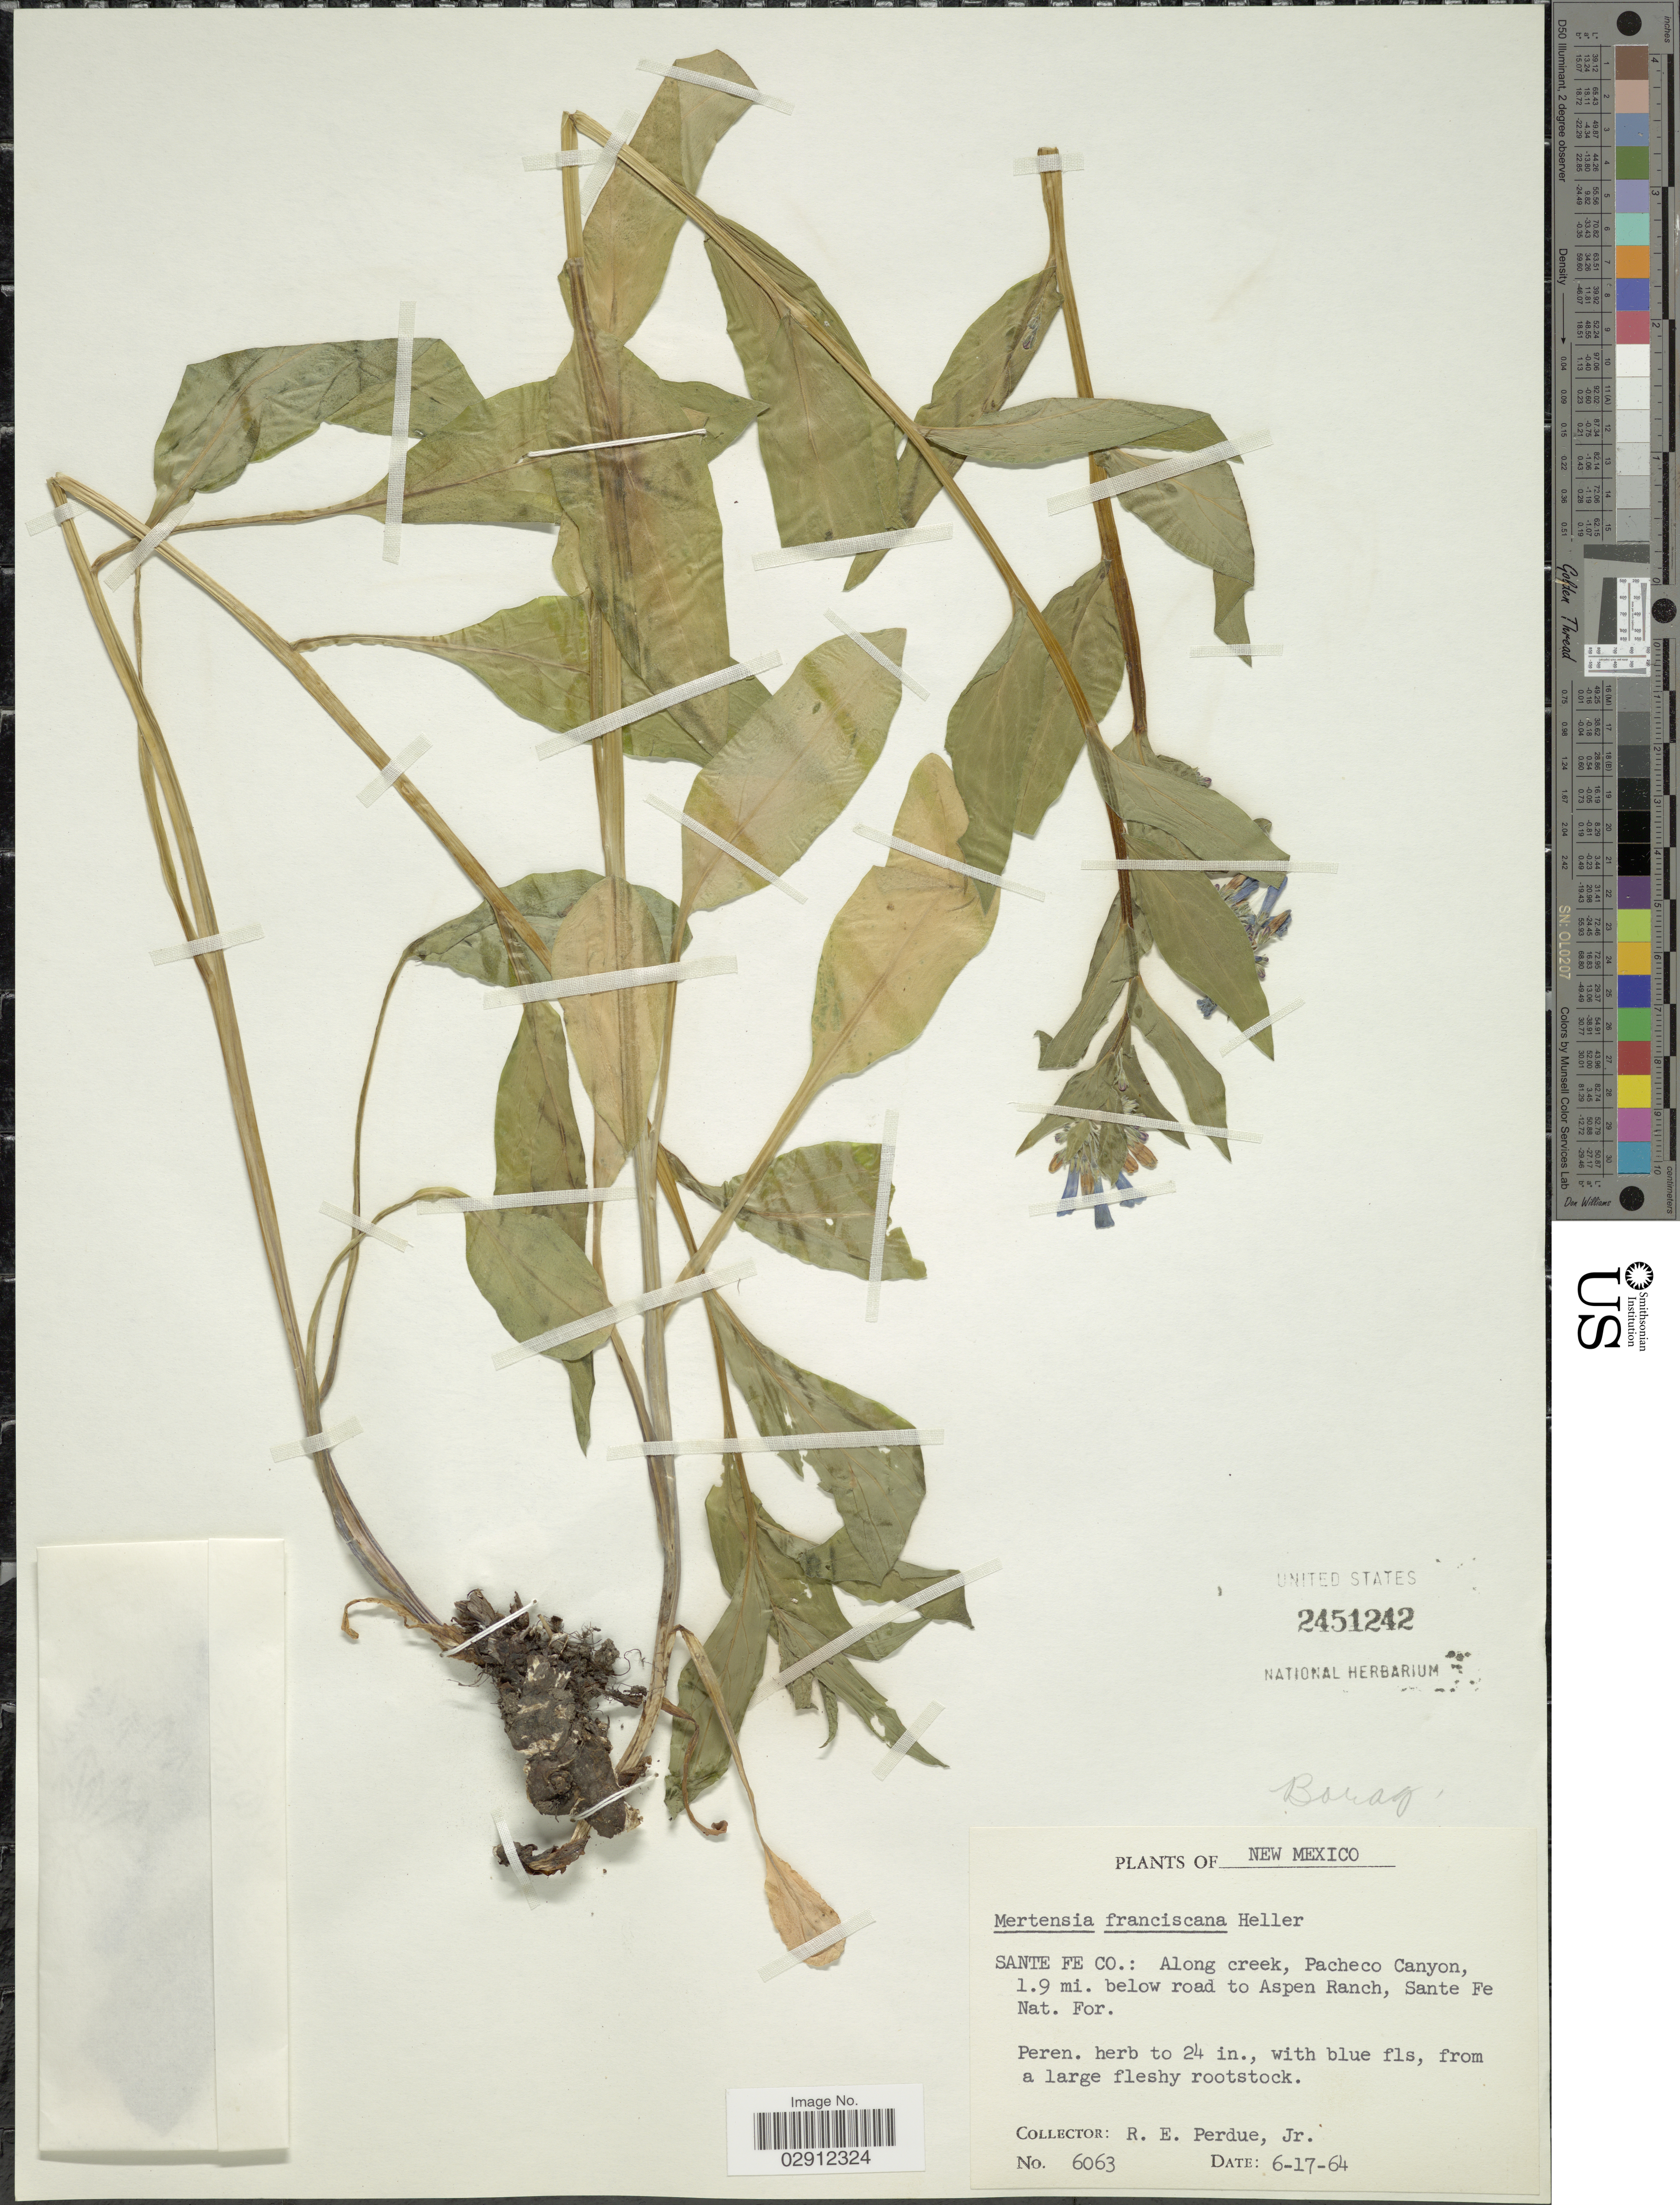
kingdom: Plantae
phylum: Tracheophyta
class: Magnoliopsida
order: Boraginales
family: Boraginaceae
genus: Mertensia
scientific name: Mertensia franciscana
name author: A. Heller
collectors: R. E. Perdue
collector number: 6063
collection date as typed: Transcribed d/m/y: 17/6/64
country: United States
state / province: New Mexico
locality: Sante Fe Co.: Along creek, Pacheco Canyon, 1.9 mi. below road to Aspen Ranch, Sante Fe Nat. For.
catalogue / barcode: US 2451242